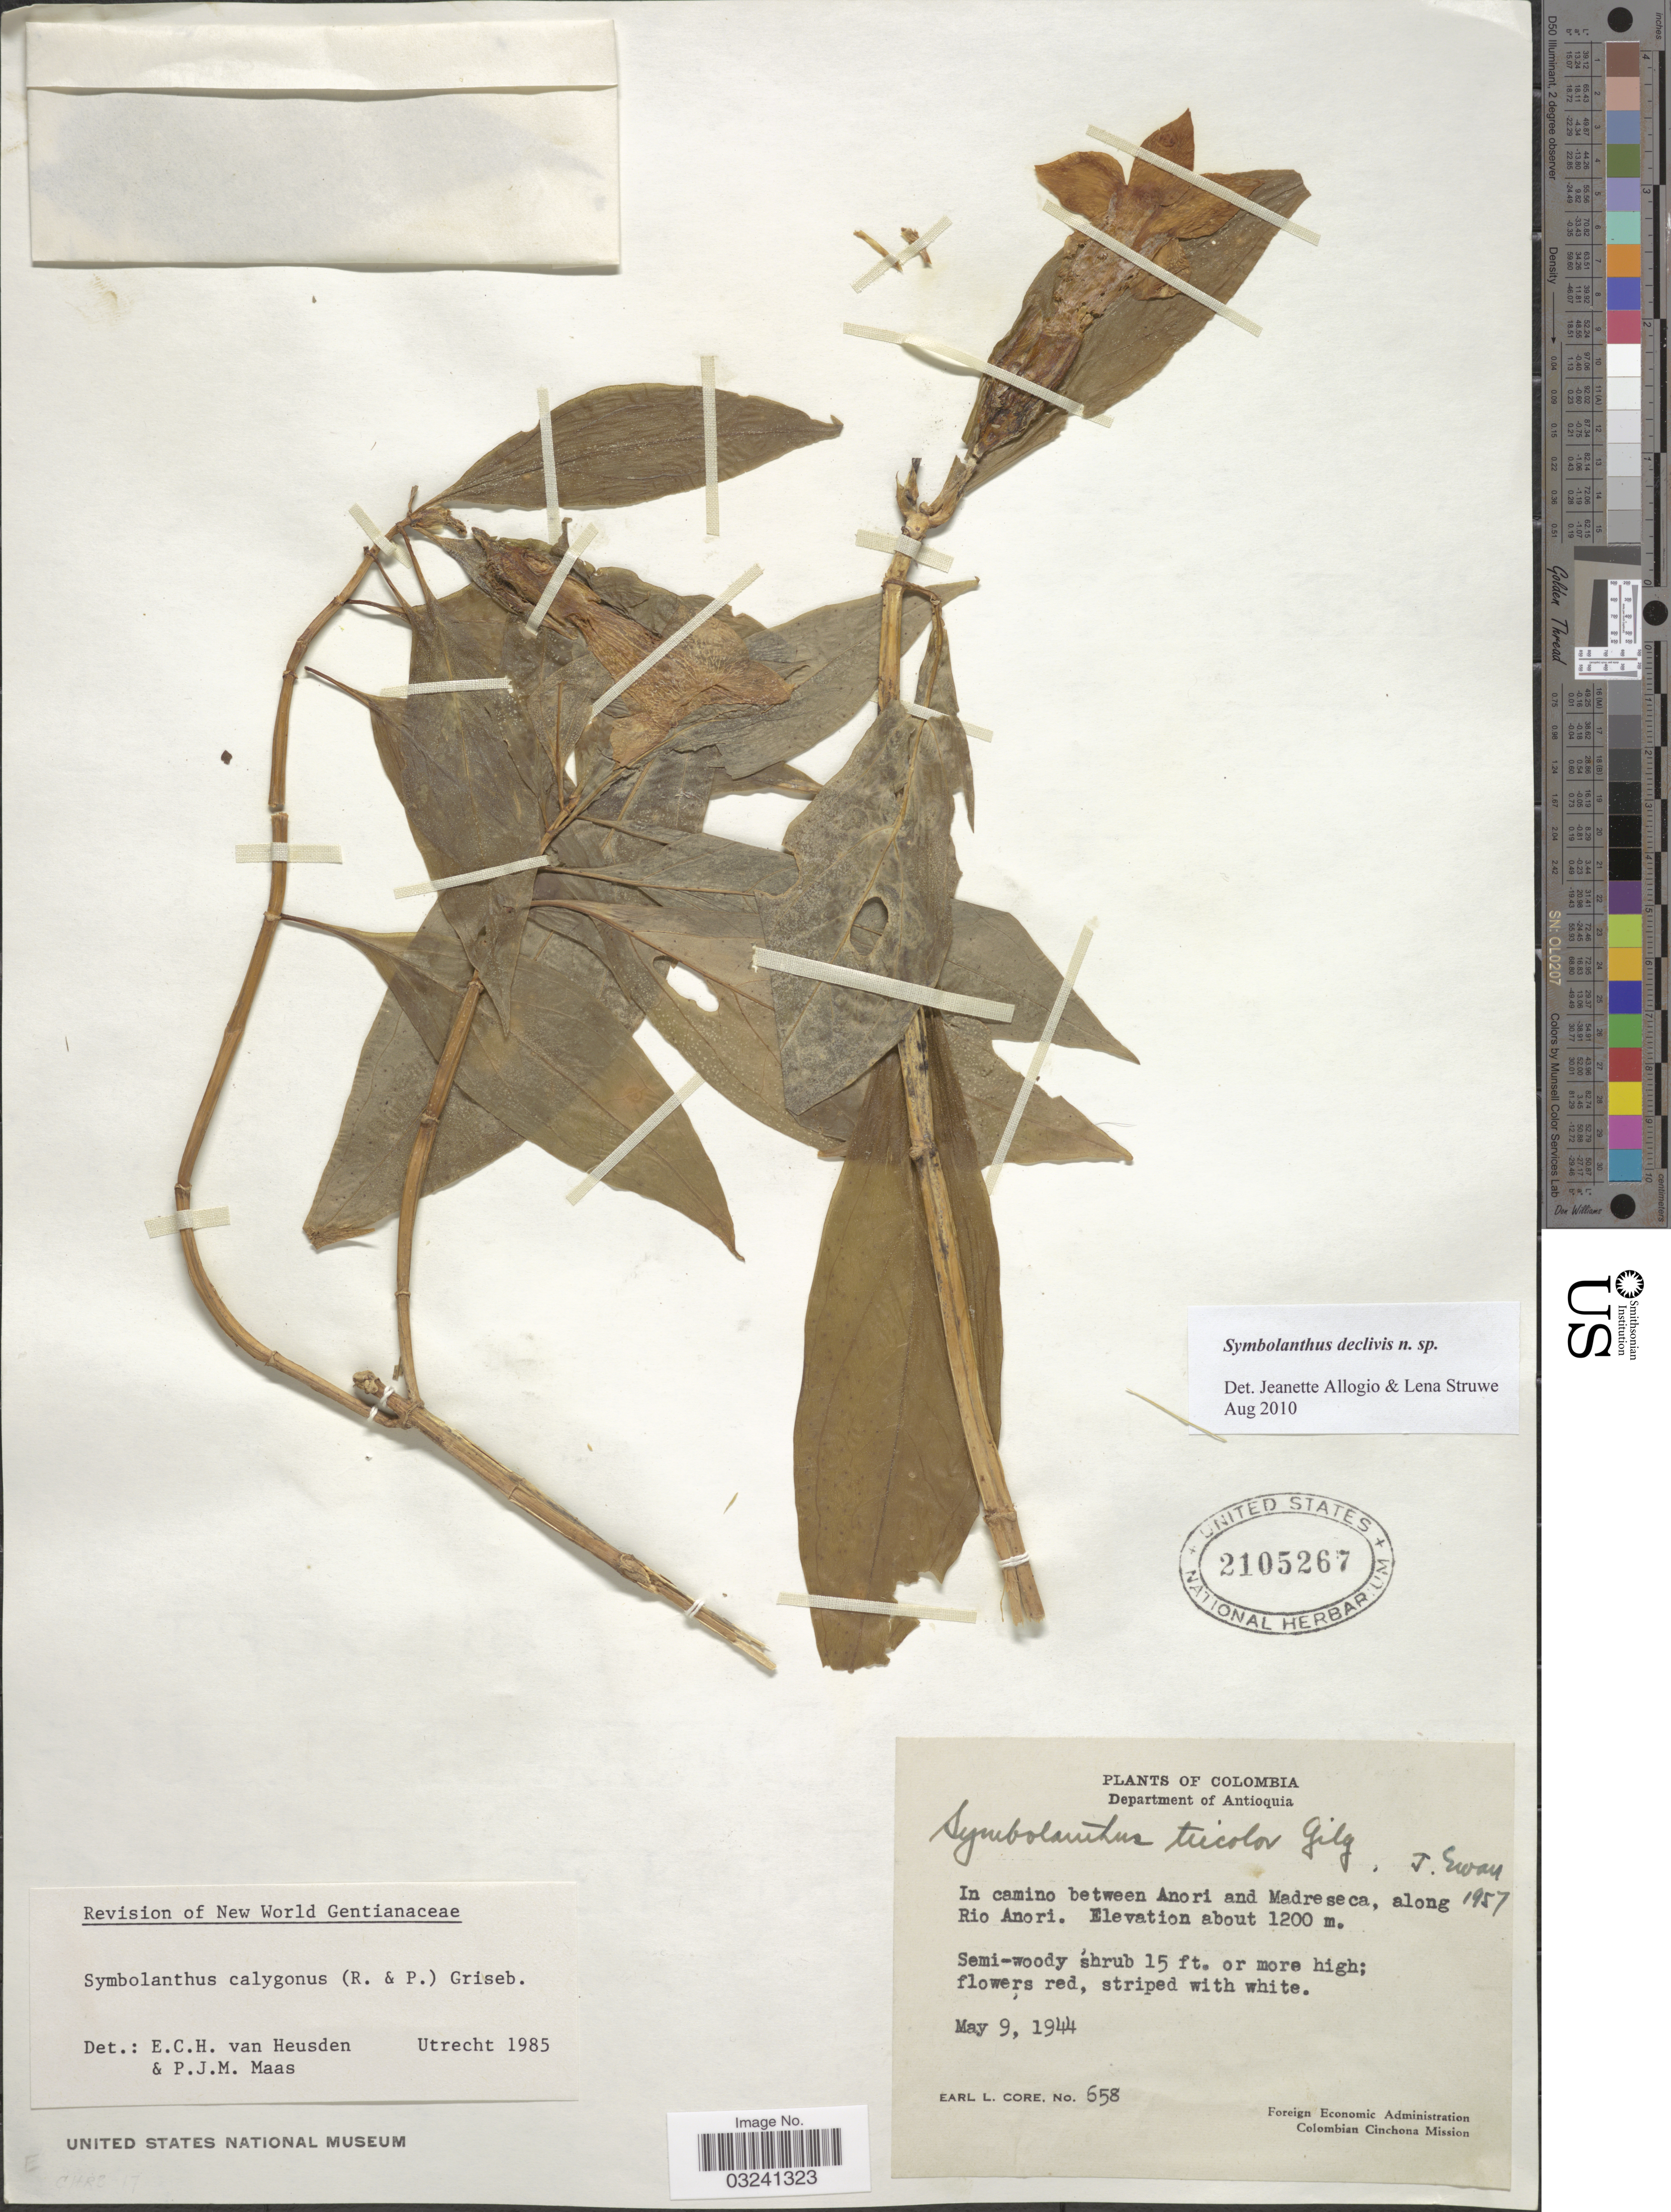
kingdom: Plantae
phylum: Tracheophyta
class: Magnoliopsida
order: Gentianales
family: Gentianaceae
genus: Symbolanthus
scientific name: Symbolanthus declivis sp. nov. ined.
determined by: Allogio, J.; Struwe, L.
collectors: E. L. Core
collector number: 658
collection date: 1944-05-09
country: Colombia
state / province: Antioquia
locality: Department of Antioquia. In camino between Anori and Madreseca, along Rio Anori.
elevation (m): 1200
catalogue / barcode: US 2105267